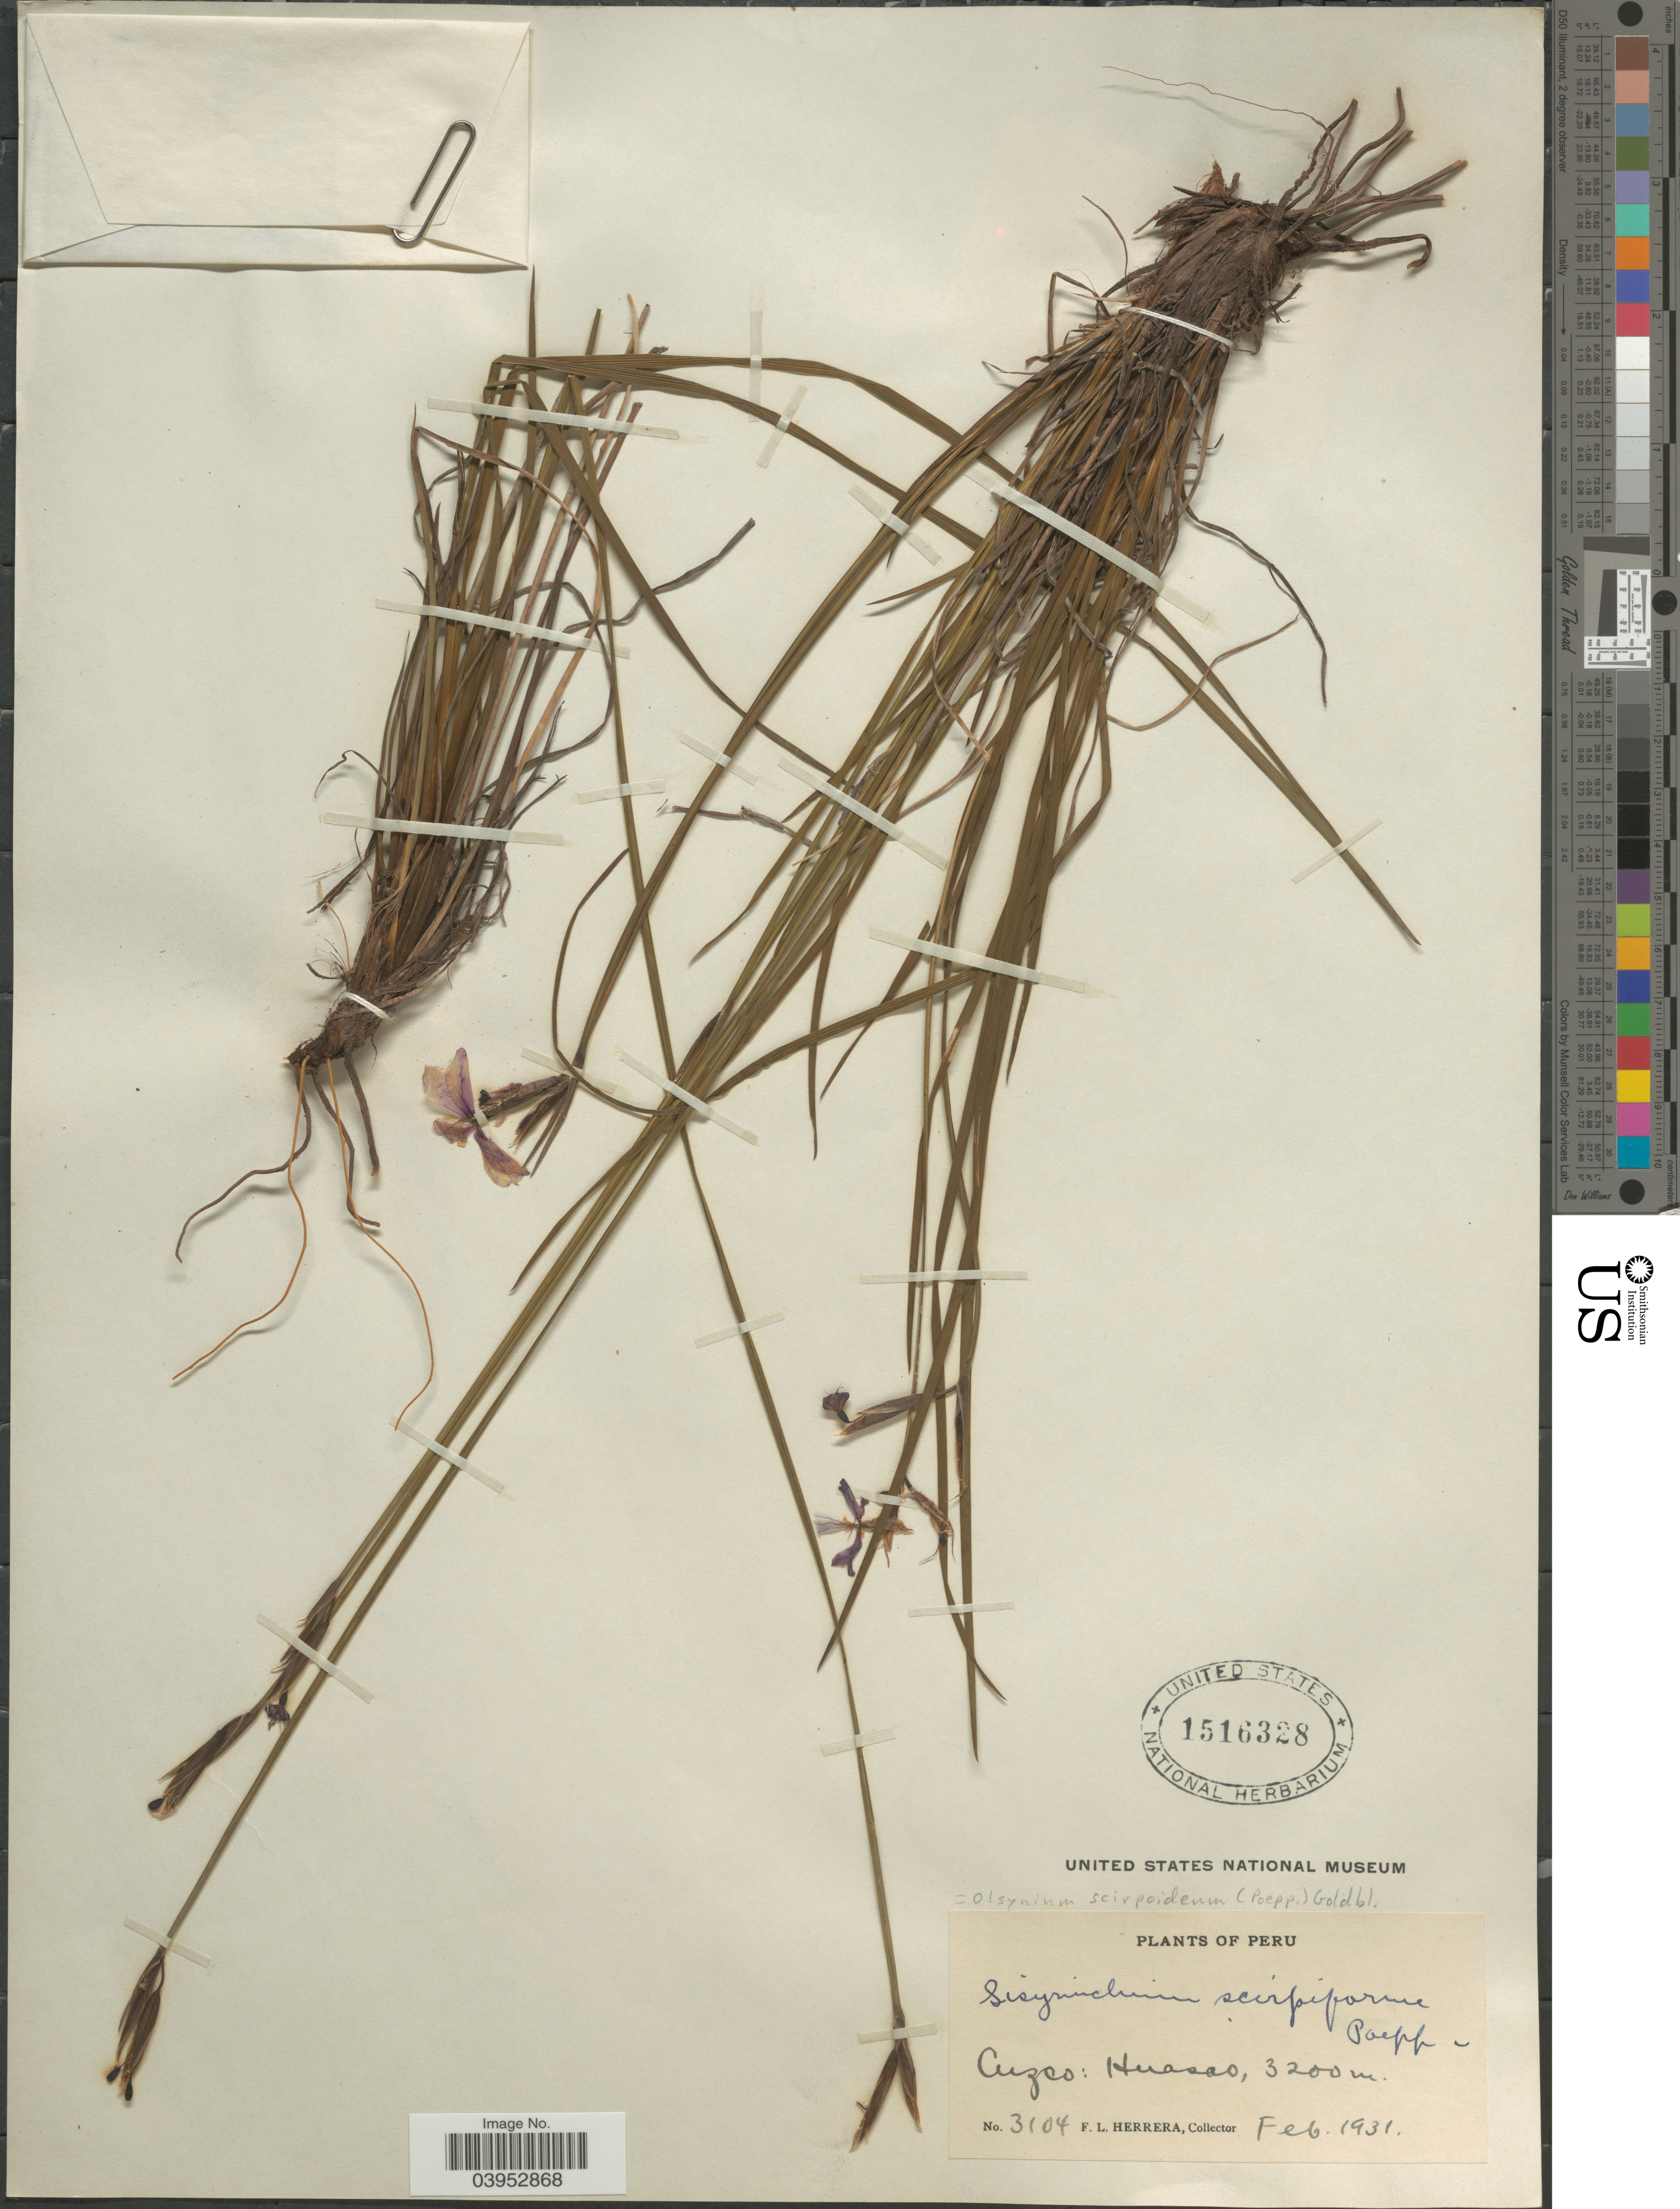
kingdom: Plantae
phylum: Tracheophyta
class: Liliopsida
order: Asparagales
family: Iridaceae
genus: Olsynium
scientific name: Olsynium scirpoideum subsp. scirpoideum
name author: (Poepp.) Goldblatt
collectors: F. L. Herrera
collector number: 3104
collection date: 1931-02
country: Peru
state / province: Cusco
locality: Cuzco: Huasao.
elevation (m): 3200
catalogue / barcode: US 1516328